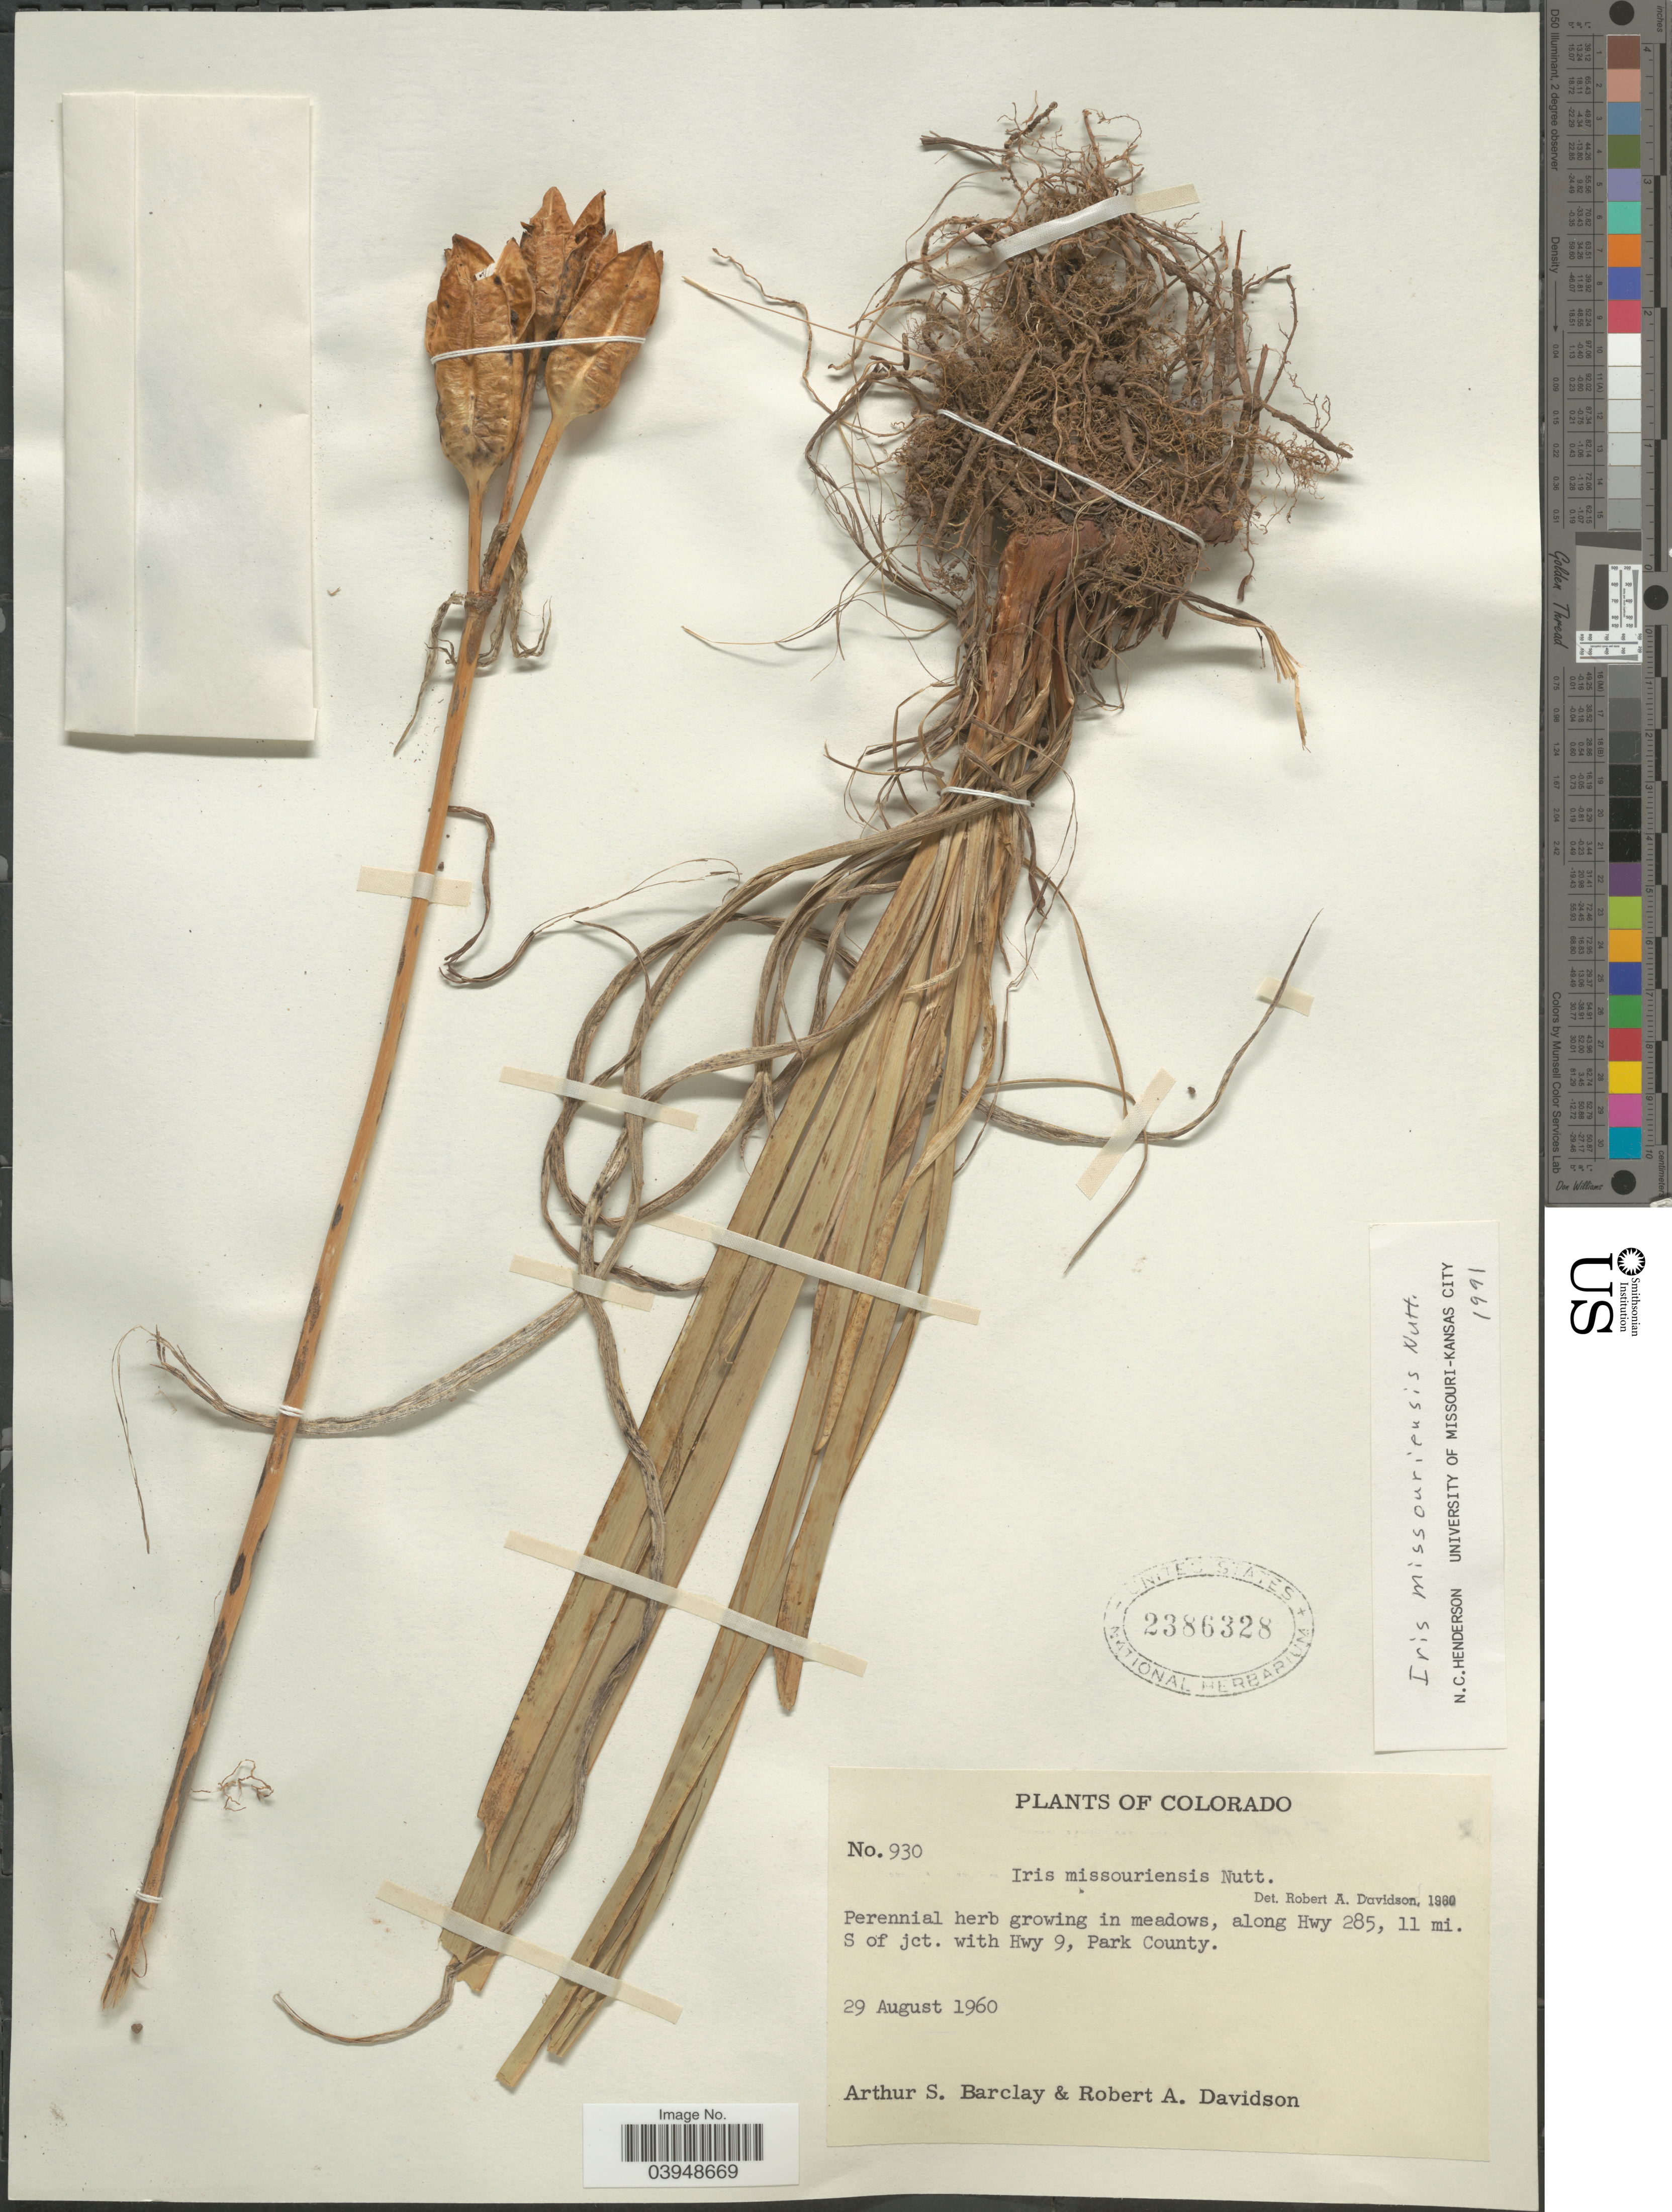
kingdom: Plantae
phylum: Tracheophyta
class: Liliopsida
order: Asparagales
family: Iridaceae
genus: Iris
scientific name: Iris missouriensis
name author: Nutt.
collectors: A. S. Barclay & R. A. Davidson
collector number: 930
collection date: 1960-08-29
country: United States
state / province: Colorado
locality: In meadows, along Hwy 285, 11 mi. S of jct. with Hwy 9, Park County.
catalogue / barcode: US 2386328